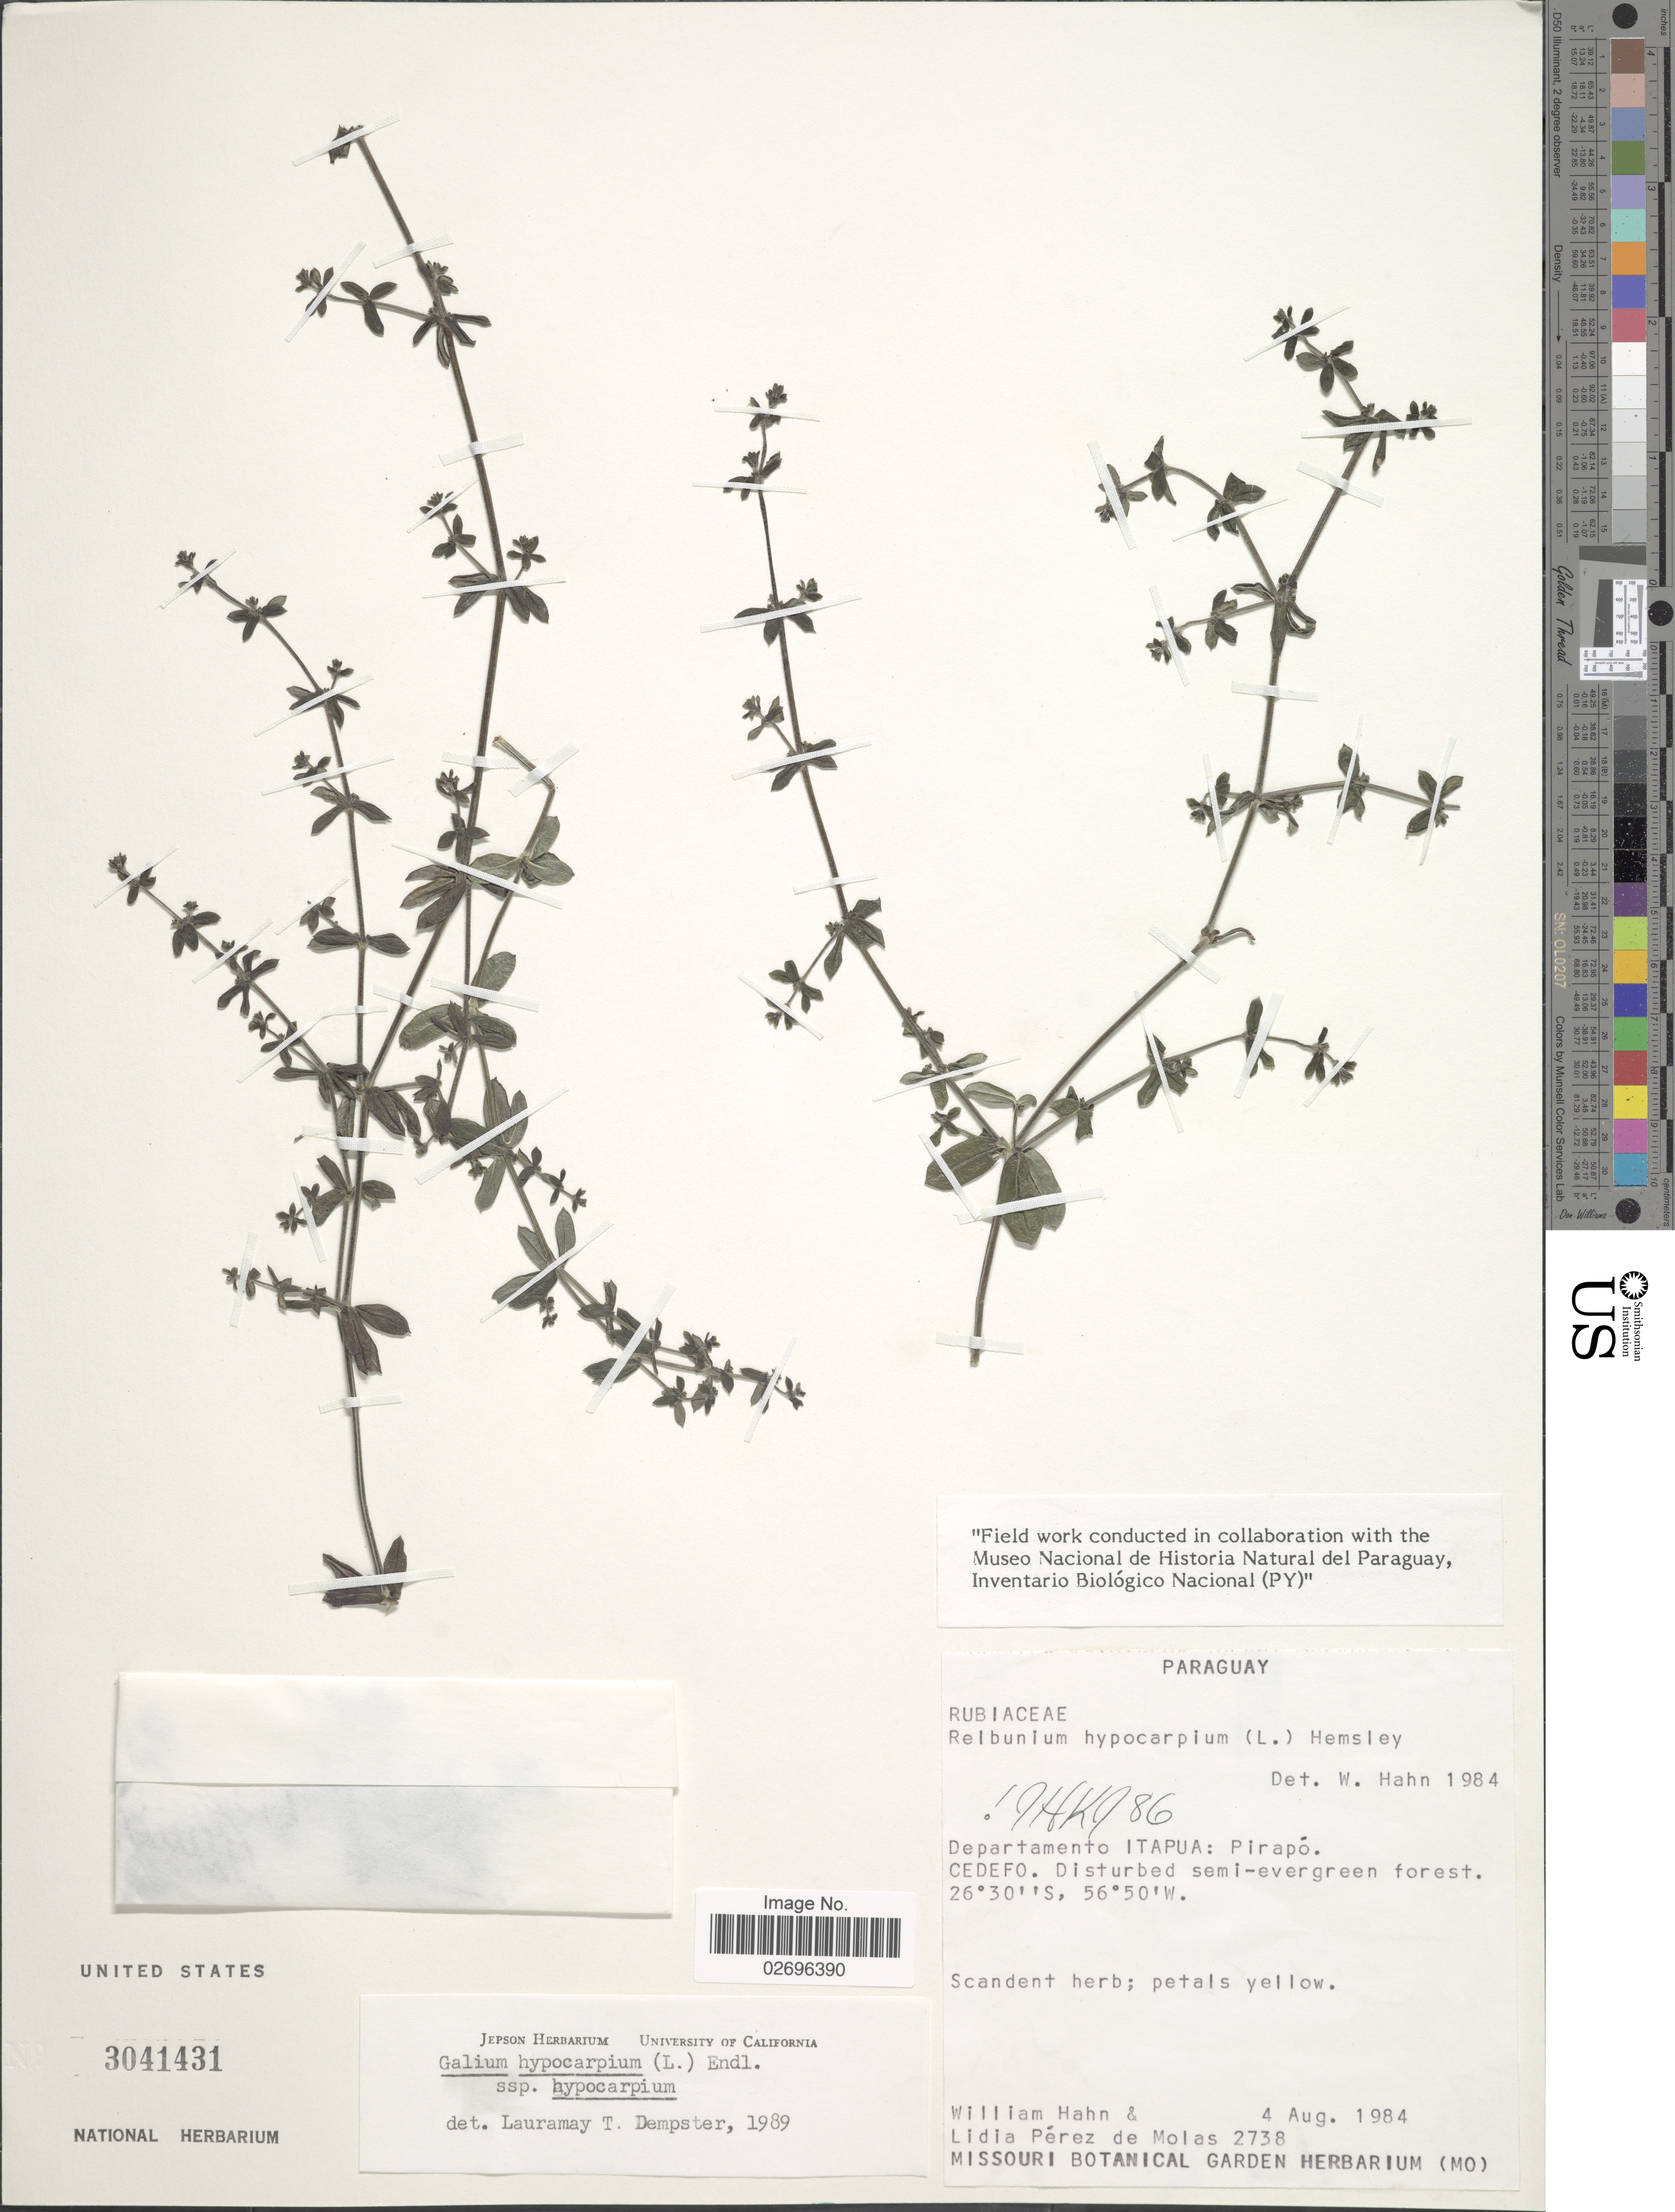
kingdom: Plantae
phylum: Tracheophyta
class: Magnoliopsida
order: Gentianales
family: Rubiaceae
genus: Galium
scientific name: Galium hypocarpium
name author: (L.) Endl. ex Griseb.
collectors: W. Hahn & L. Perez de Molas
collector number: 2738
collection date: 1984-08-04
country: Paraguay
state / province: Itapua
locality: Pirapo, CEDEFO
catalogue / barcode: US 3041431